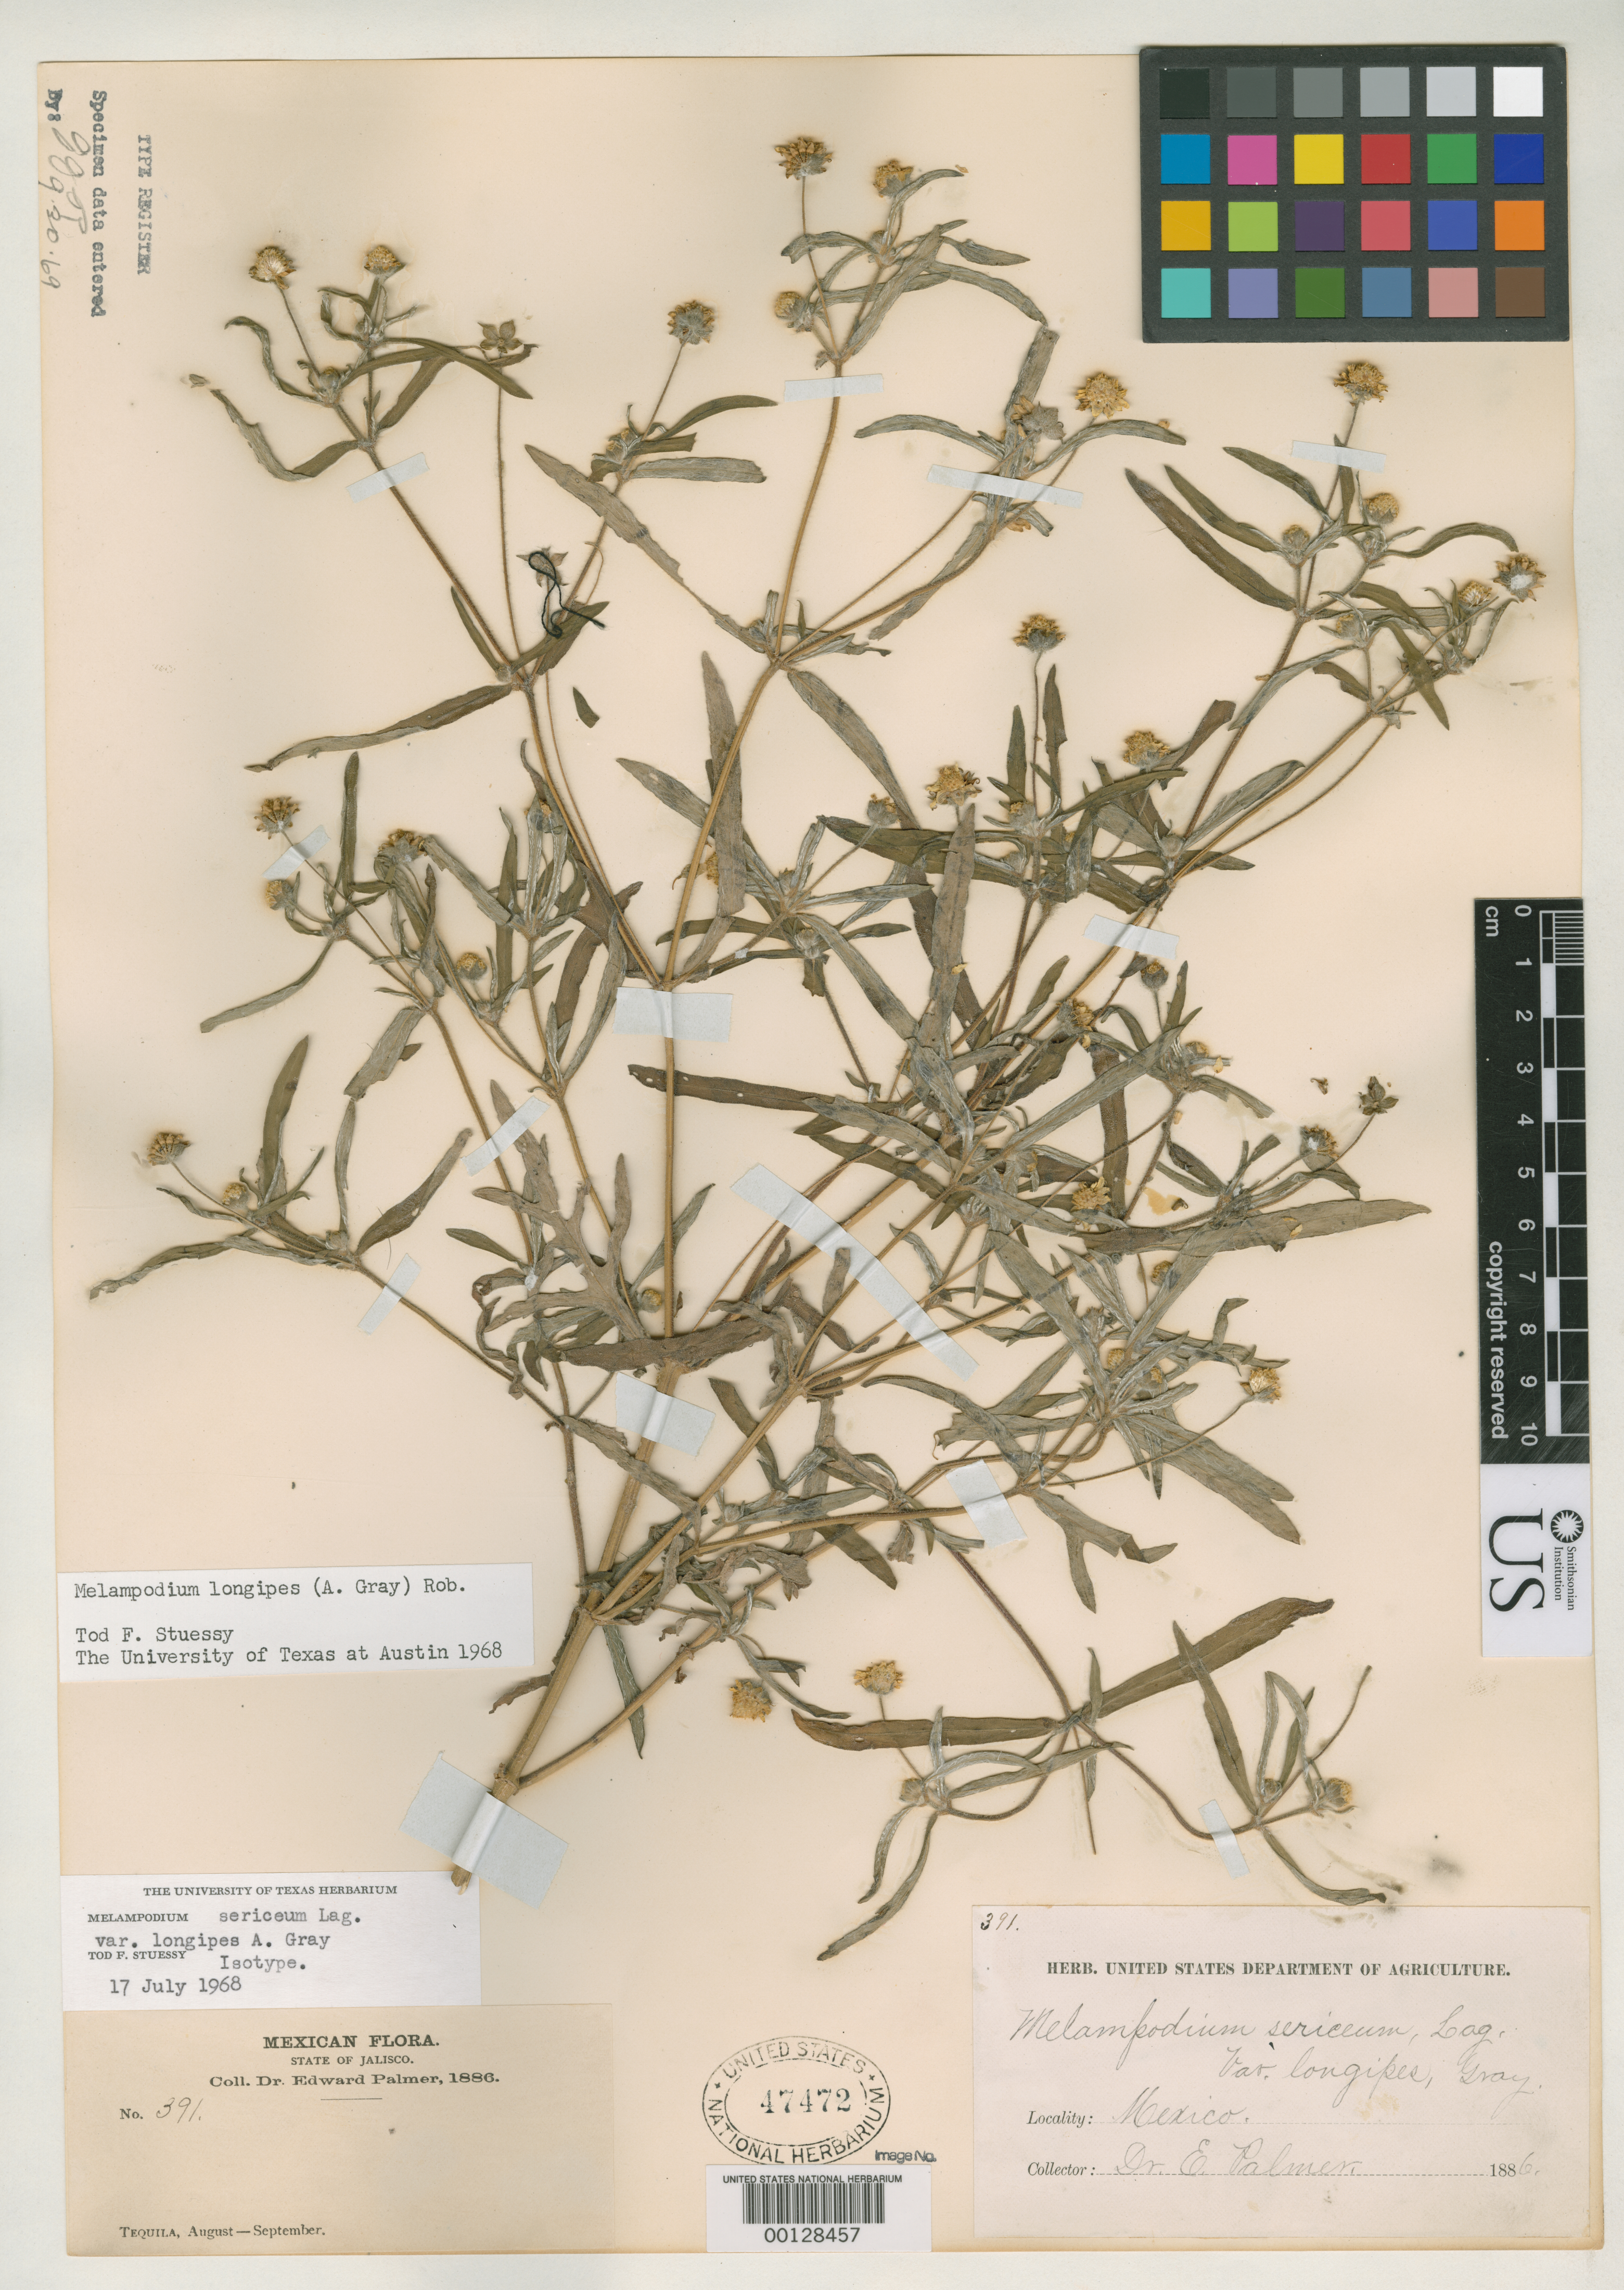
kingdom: Plantae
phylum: Tracheophyta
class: Magnoliopsida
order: Asterales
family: Asteraceae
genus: Melampodium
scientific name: Melampodium sericeum var. longipes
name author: A. Gray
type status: Isotype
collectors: E. Palmer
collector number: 391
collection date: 1886-08/1886-09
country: Mexico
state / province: Jalisco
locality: Tequila.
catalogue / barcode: US 47472